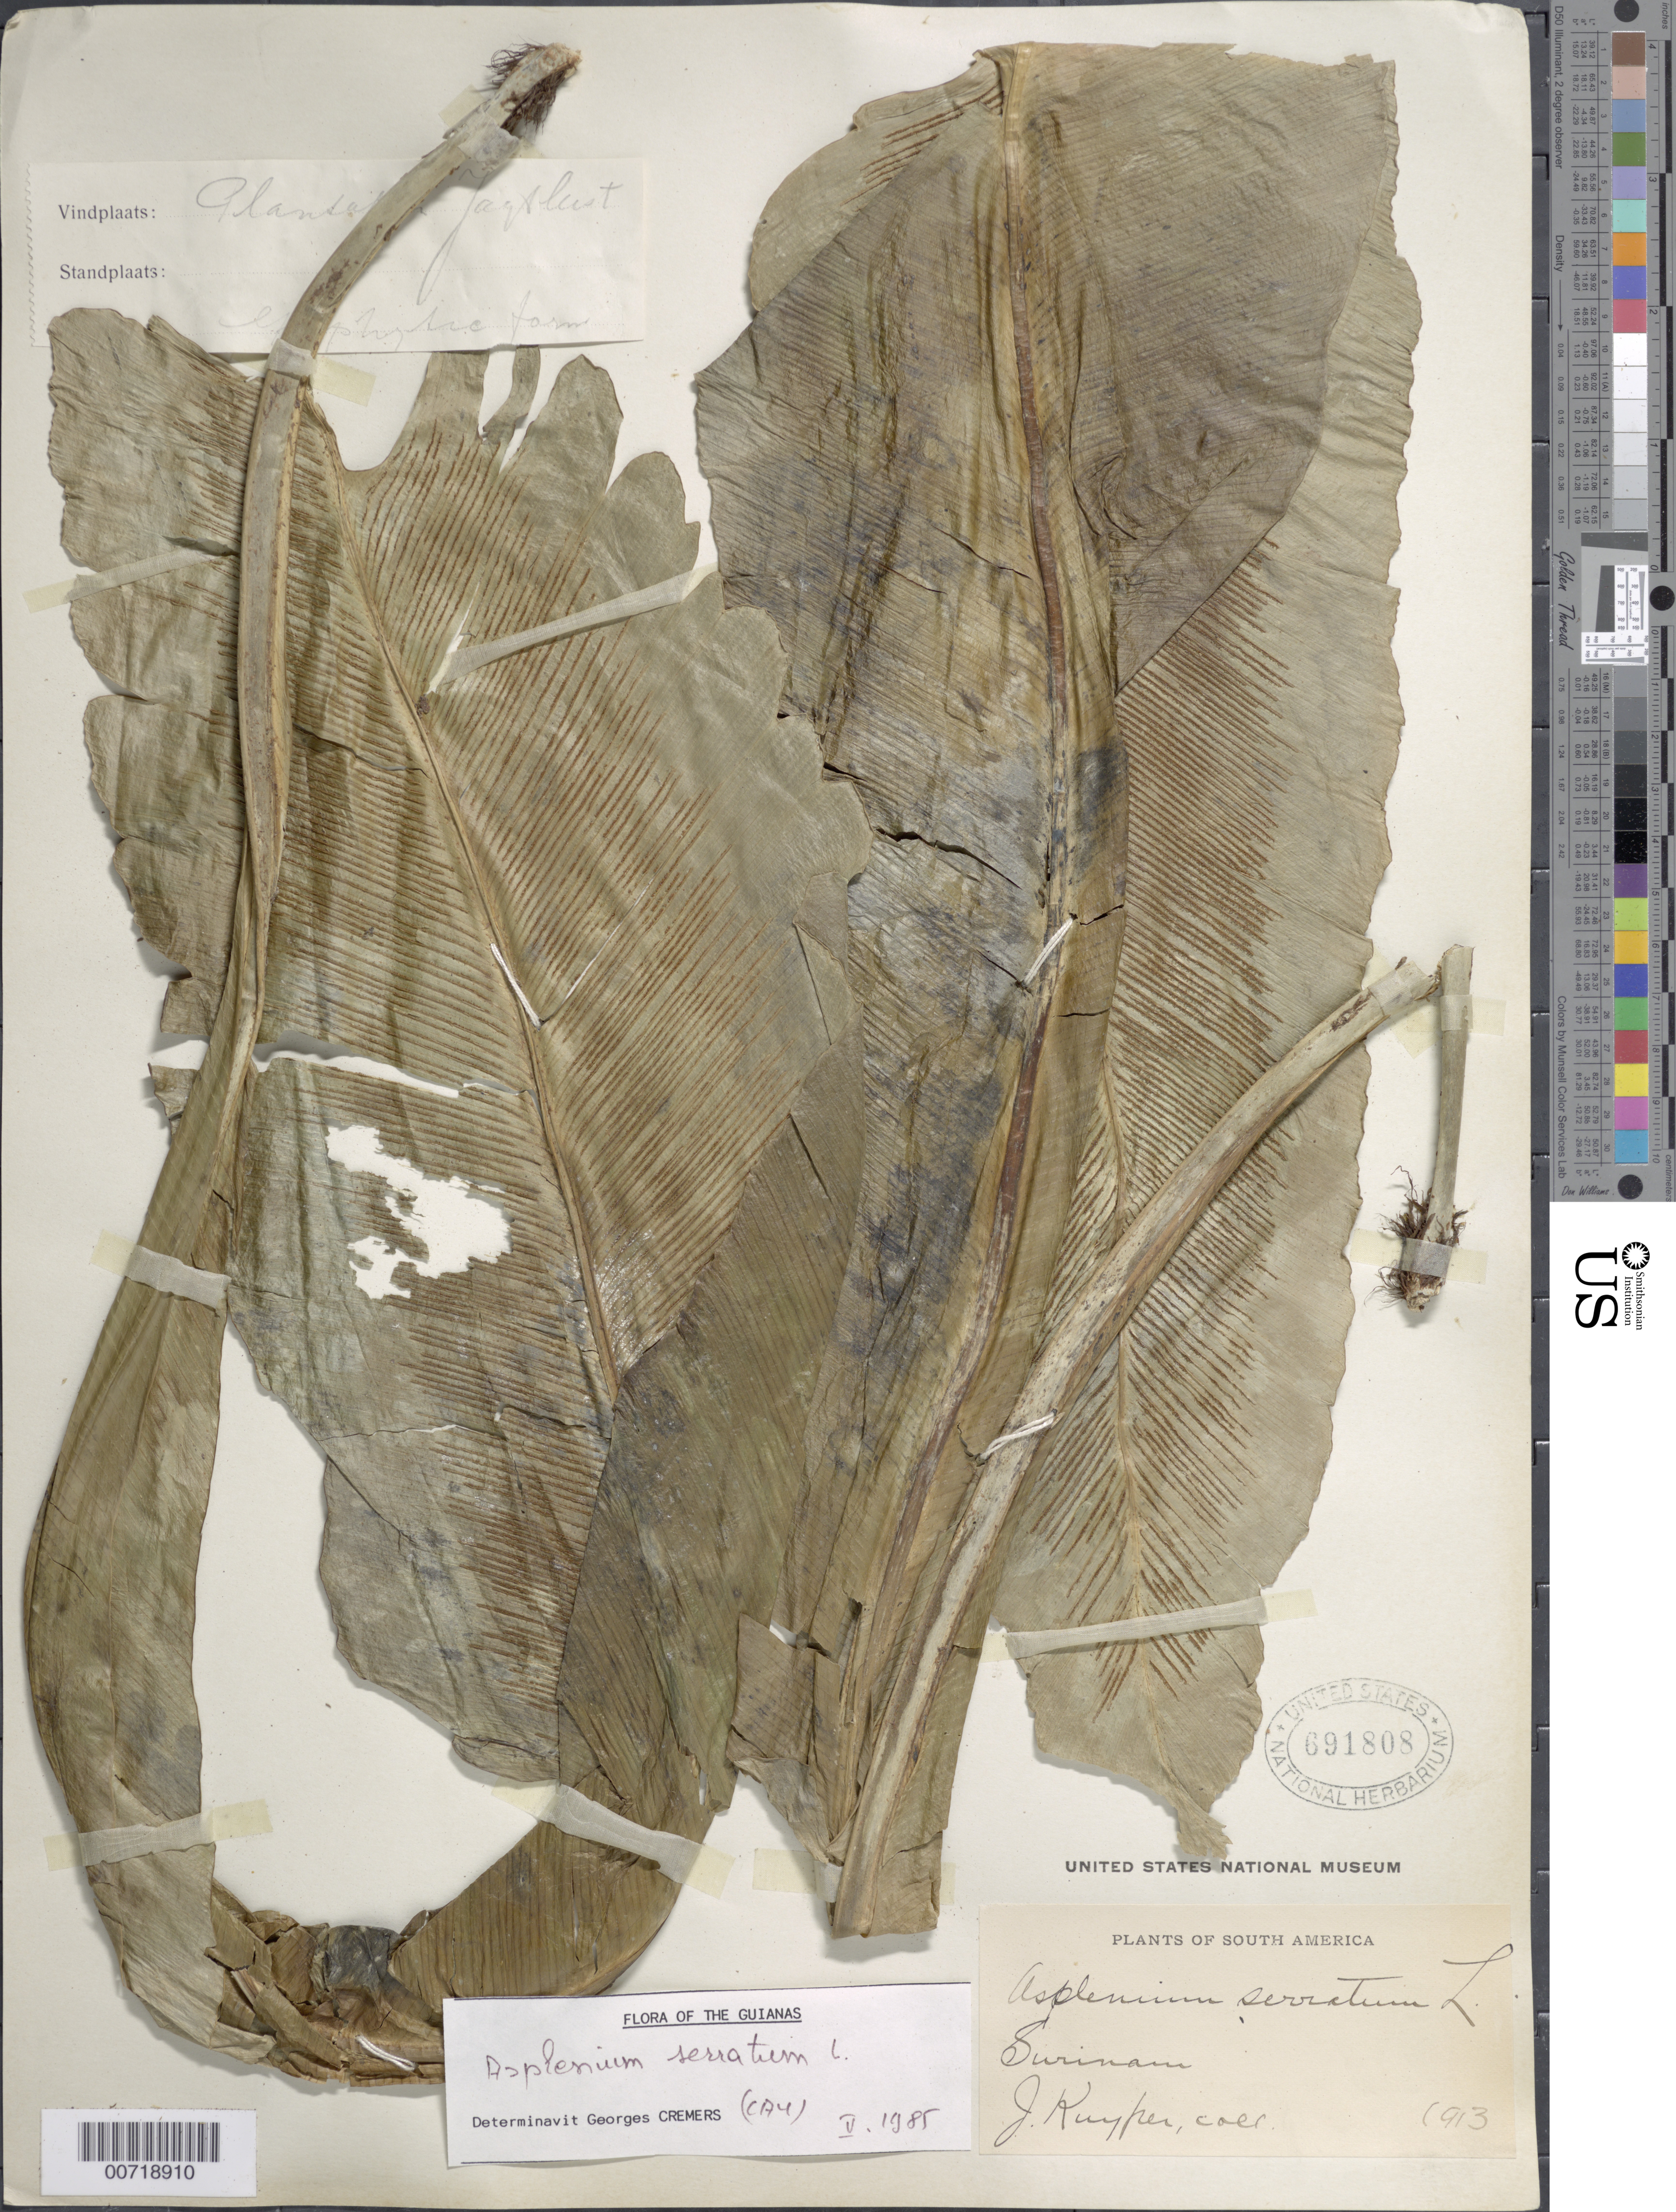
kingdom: Plantae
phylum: Tracheophyta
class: Polypodiopsida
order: Polypodiales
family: Aspleniaceae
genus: Asplenium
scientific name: Asplenium serratum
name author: L.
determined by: Cremers, Georges A.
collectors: J. Kuyper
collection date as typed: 1913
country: Suriname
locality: Plantation Jagtlust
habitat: Epiphyte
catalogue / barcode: US 691808